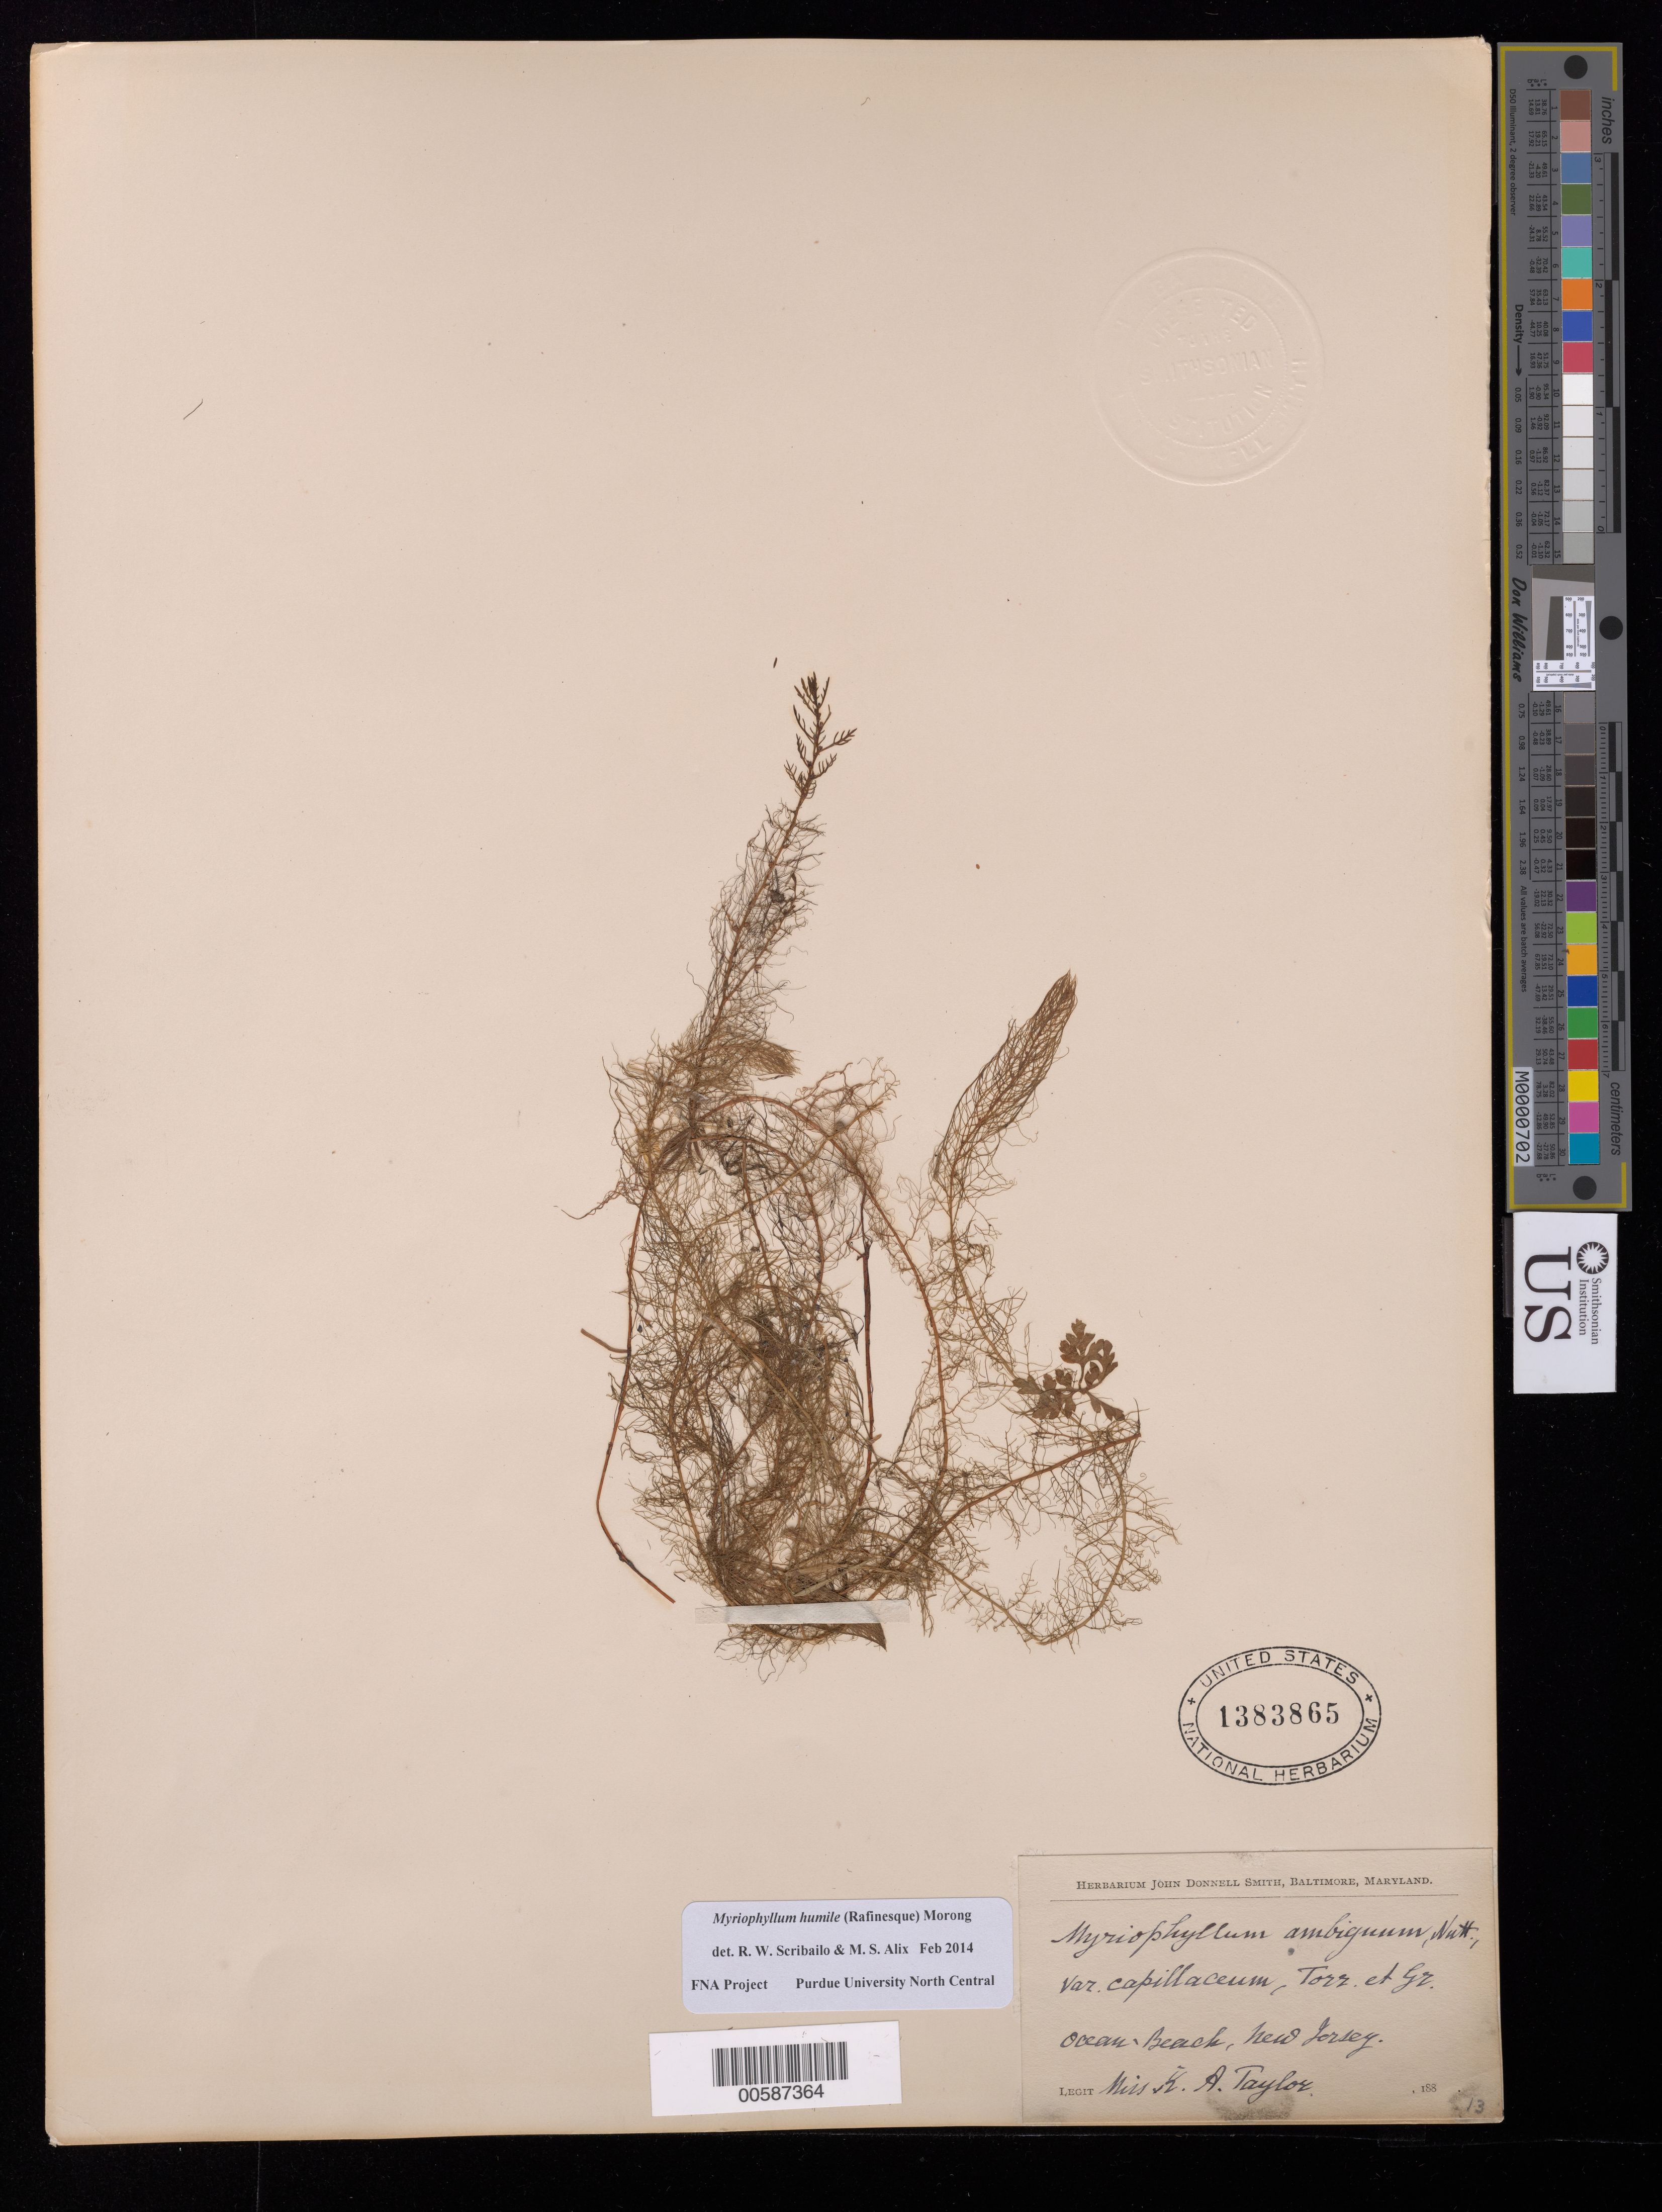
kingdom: Plantae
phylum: Tracheophyta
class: Magnoliopsida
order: Saxifragales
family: Haloragaceae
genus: Myriophyllum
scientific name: Myriophyllum humile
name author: (Raf.) Morong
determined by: Scribailo, R. W.; Alix, M. S.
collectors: K. A. Taylor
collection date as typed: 188-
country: United States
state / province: New Jersey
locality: Ocean Beach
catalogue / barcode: US 1383865